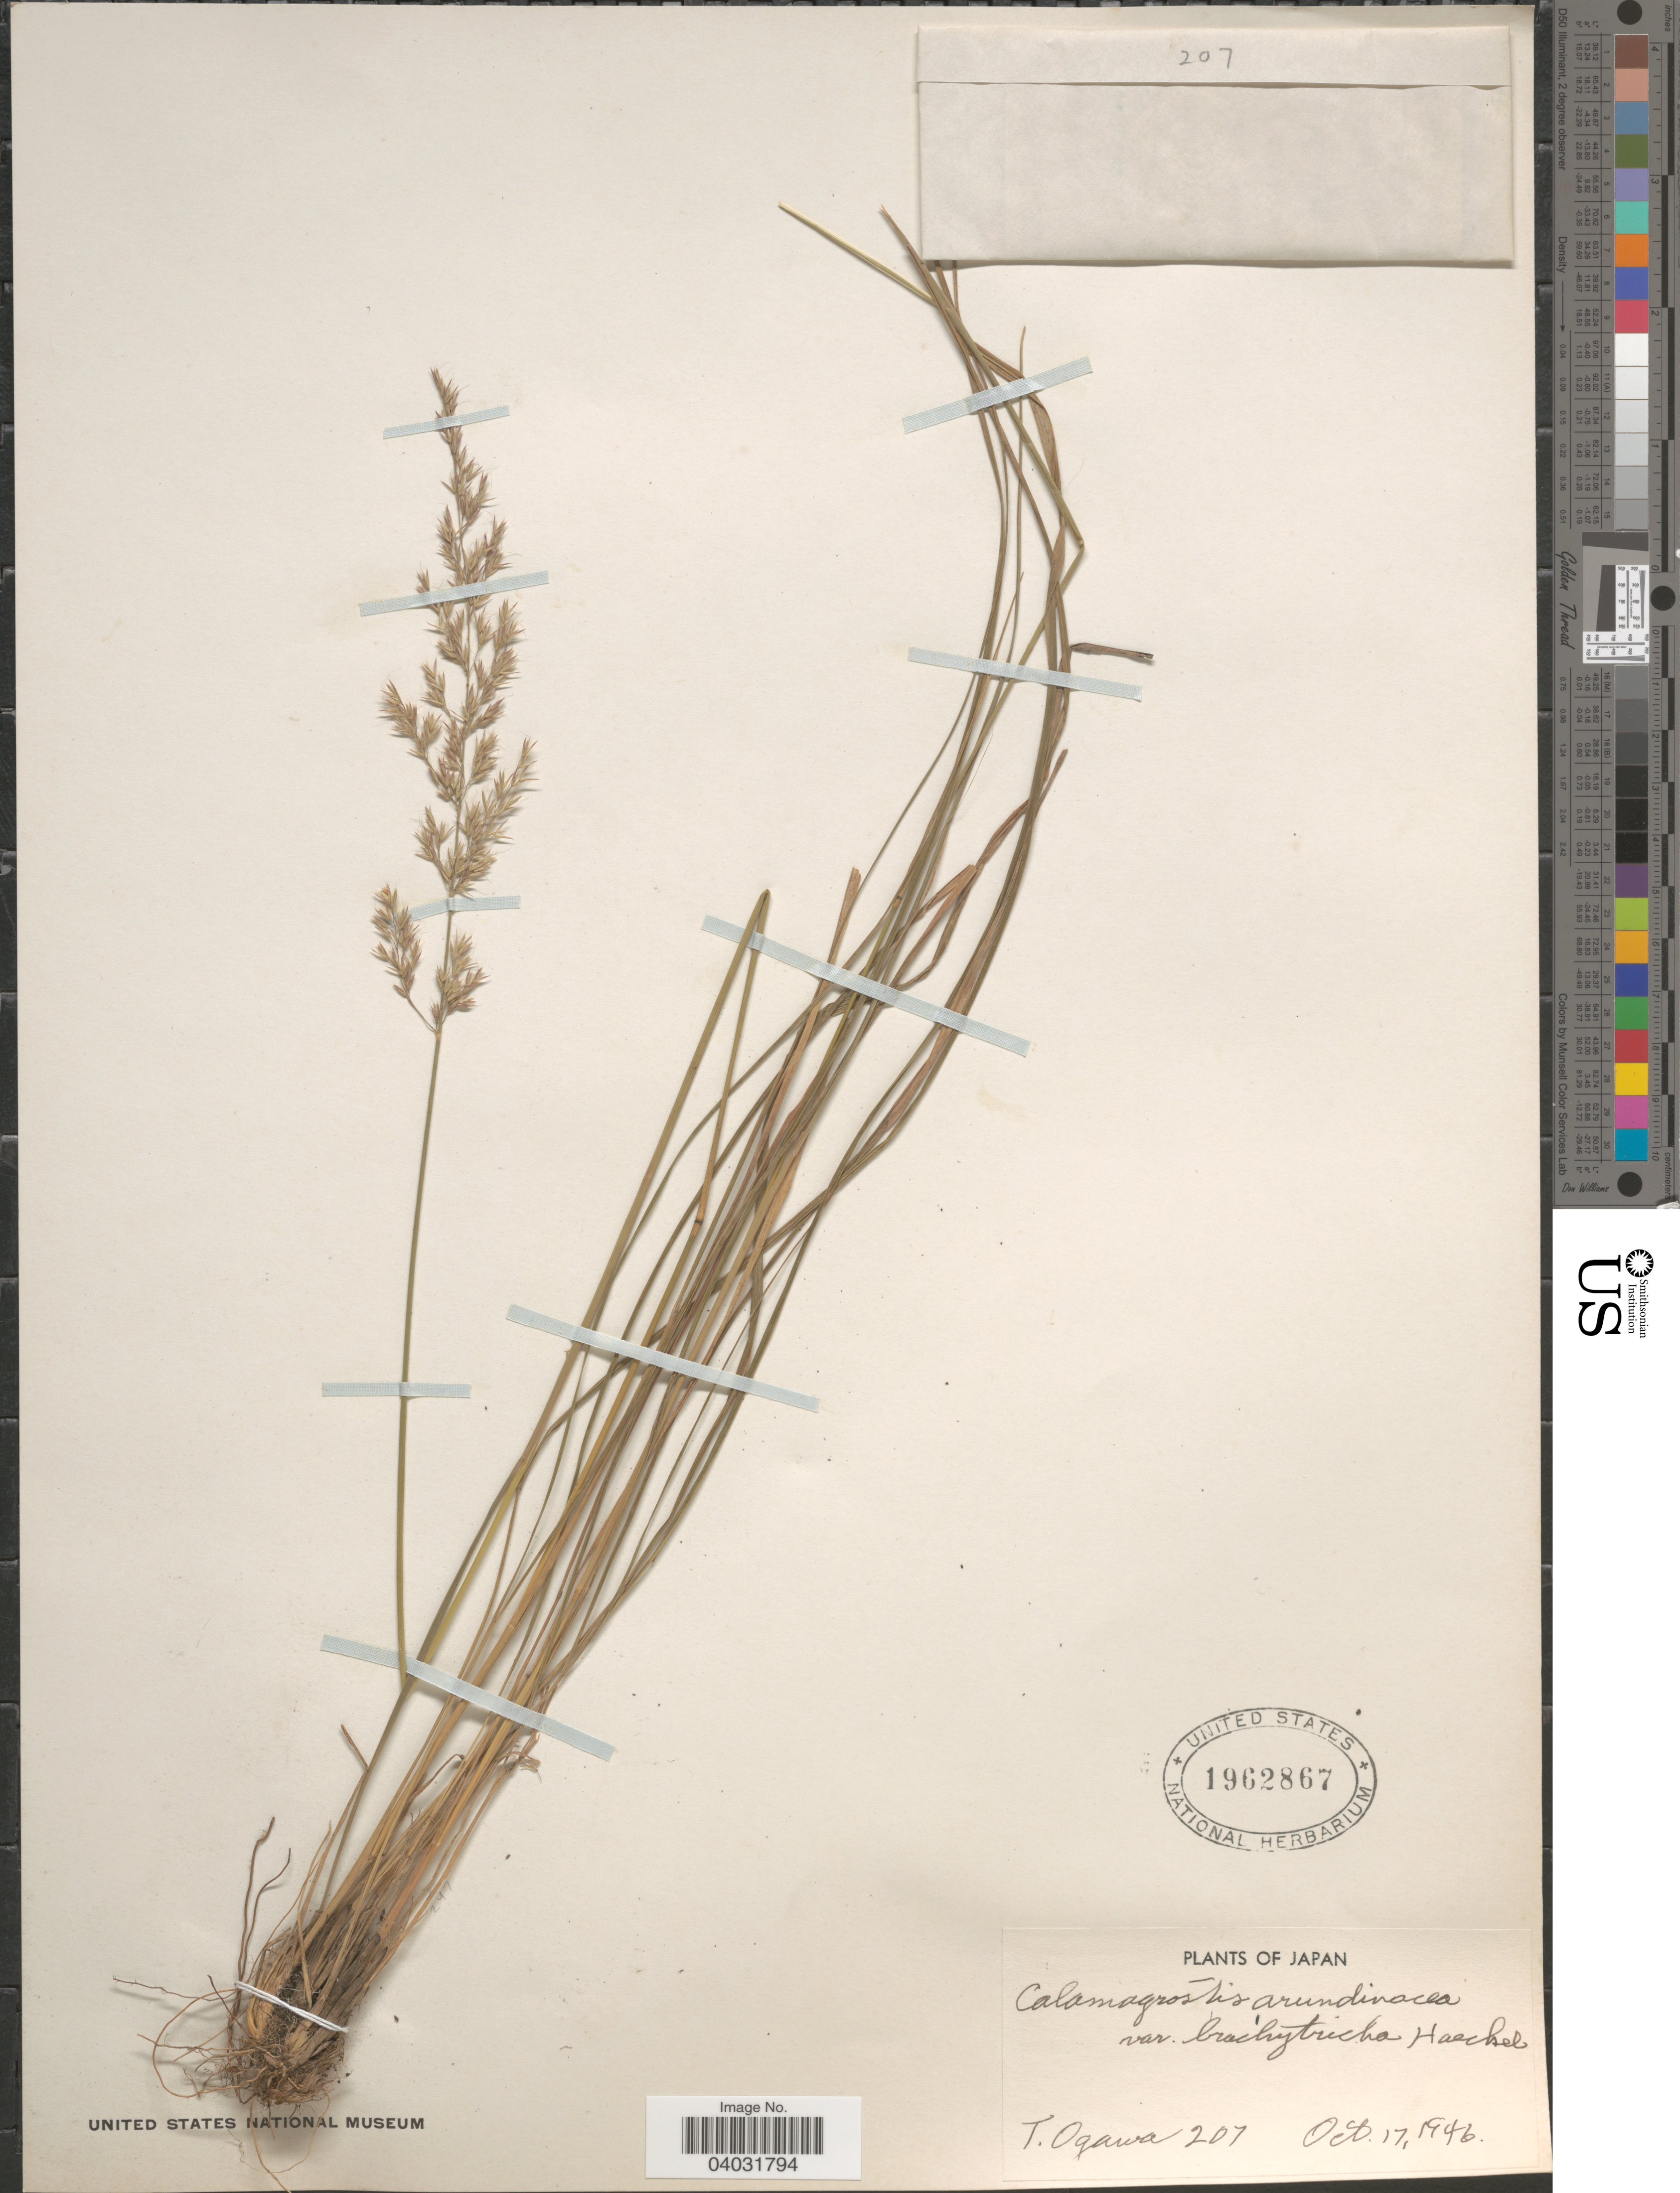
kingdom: Plantae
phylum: Tracheophyta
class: Liliopsida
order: Poales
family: Poaceae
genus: Calamagrostis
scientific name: Calamagrostis arundinacea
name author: (L.) Roth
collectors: T. Ogawa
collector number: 207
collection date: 1946-10-17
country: Japan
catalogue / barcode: US 1962867